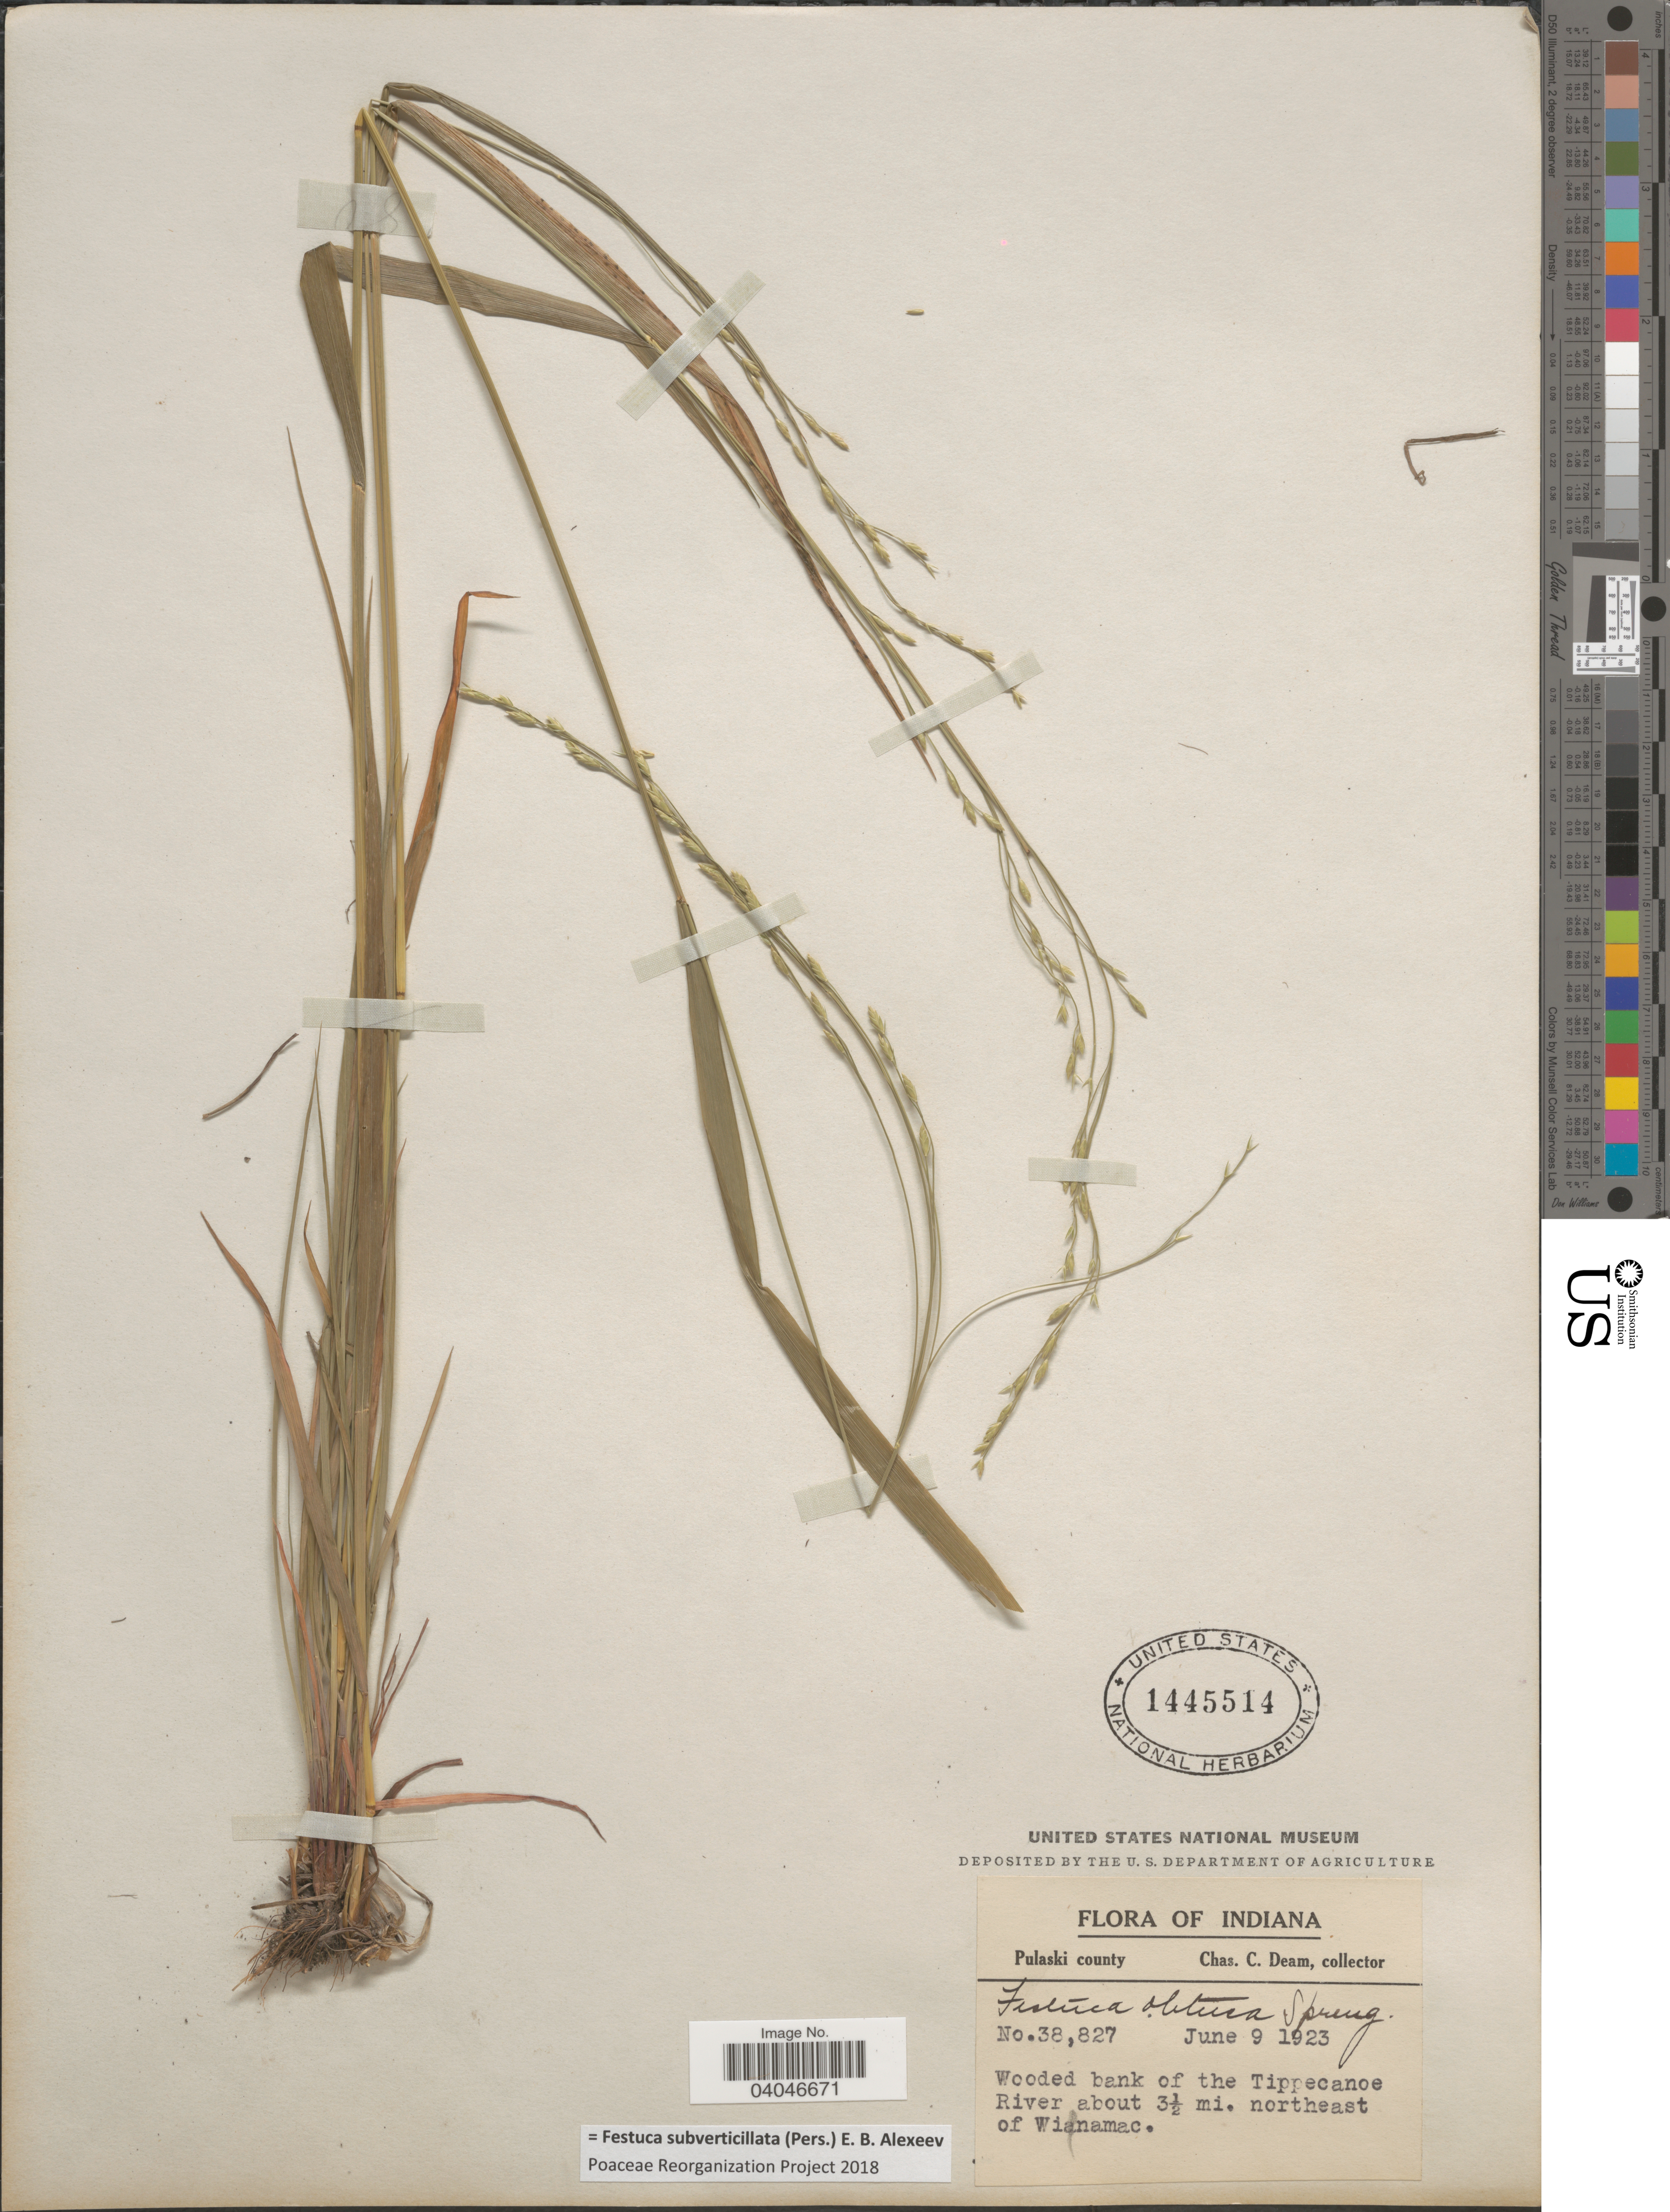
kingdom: Plantae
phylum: Tracheophyta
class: Liliopsida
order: Poales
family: Poaceae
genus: Festuca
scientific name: Festuca subverticillata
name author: (Pers.) E.B. Alexeev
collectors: C. C. Deam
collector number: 38827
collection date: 1923-06-09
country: United States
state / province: Indiana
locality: Pulaski county. Wooded bank of the Tippecanoe River about 3½ mi. northeast of Wianamac.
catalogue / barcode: US 1445514